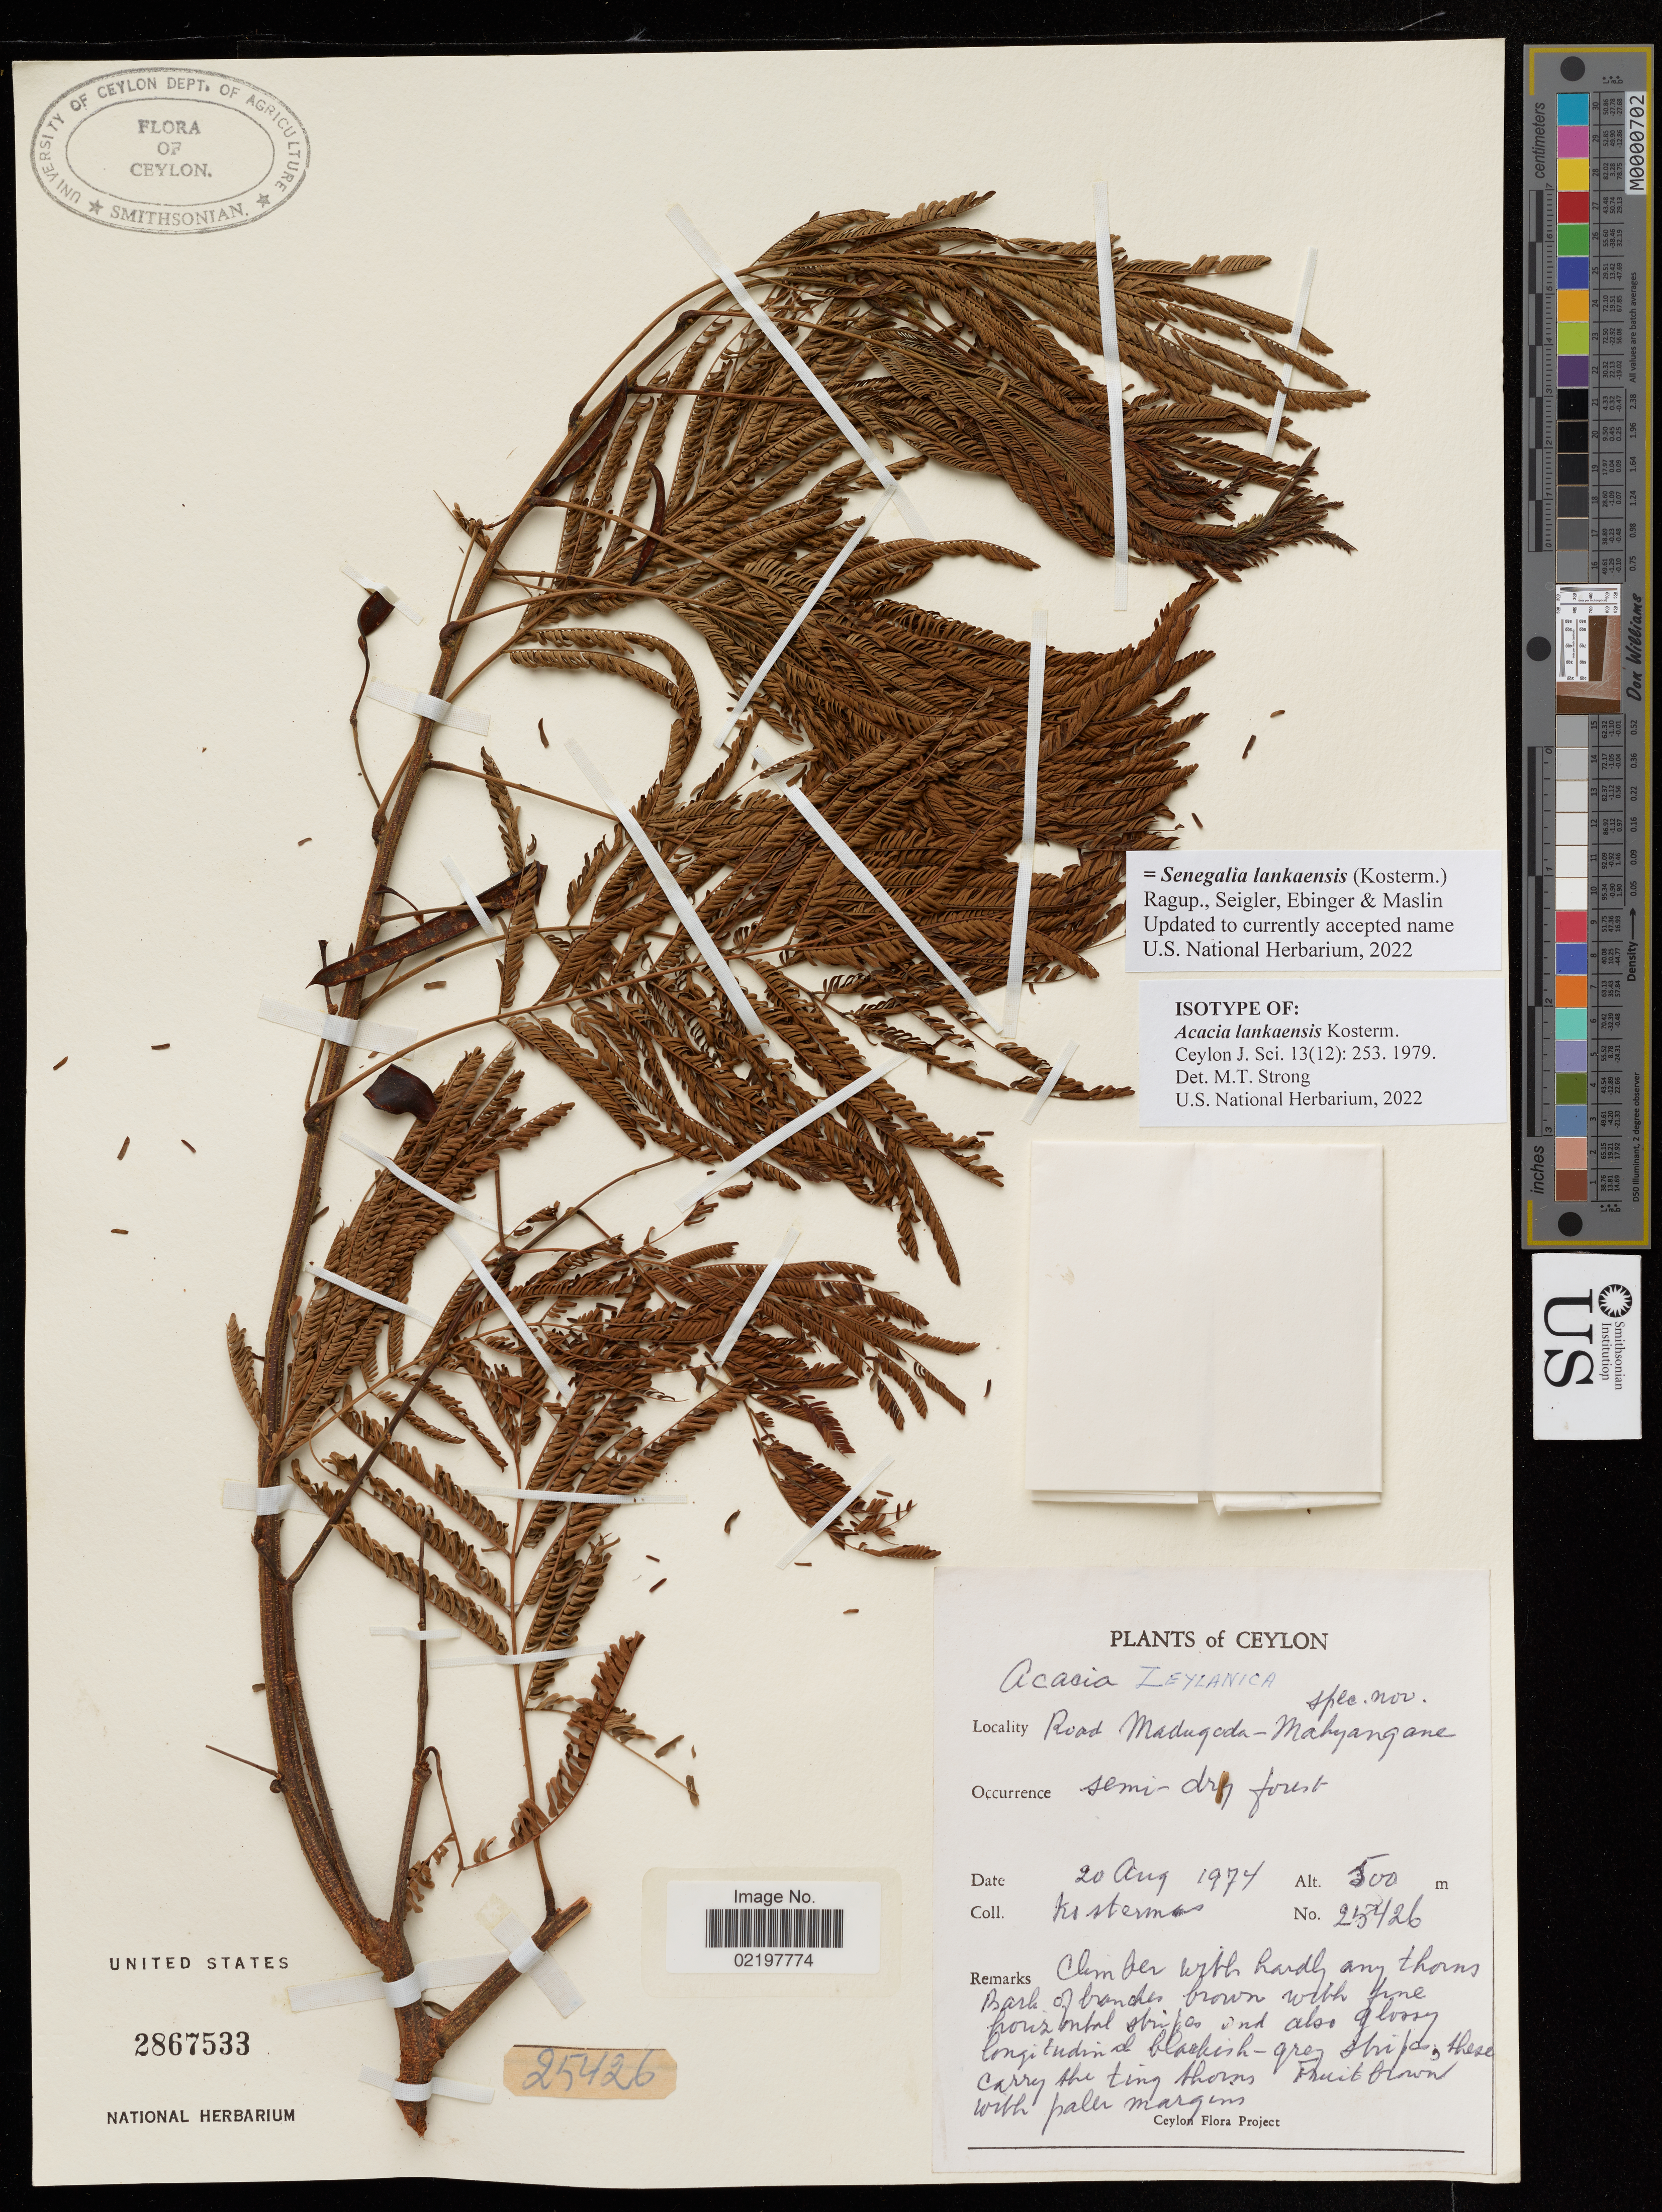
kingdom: Plantae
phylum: Tracheophyta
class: Magnoliopsida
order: Fabales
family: Fabaceae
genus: Acacia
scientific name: Acacia lankaensis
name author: Kosterm.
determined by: Strong, Mark T., (BOT), Smithsonian Institution - National Museum of Natural History (UNITED STATES)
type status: Isotype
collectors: A. J. G. Kostermans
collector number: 25426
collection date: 1974-08-20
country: Sri Lanka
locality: Ceylon, Road Madugada-Mahyangane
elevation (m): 500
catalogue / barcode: US 2867533